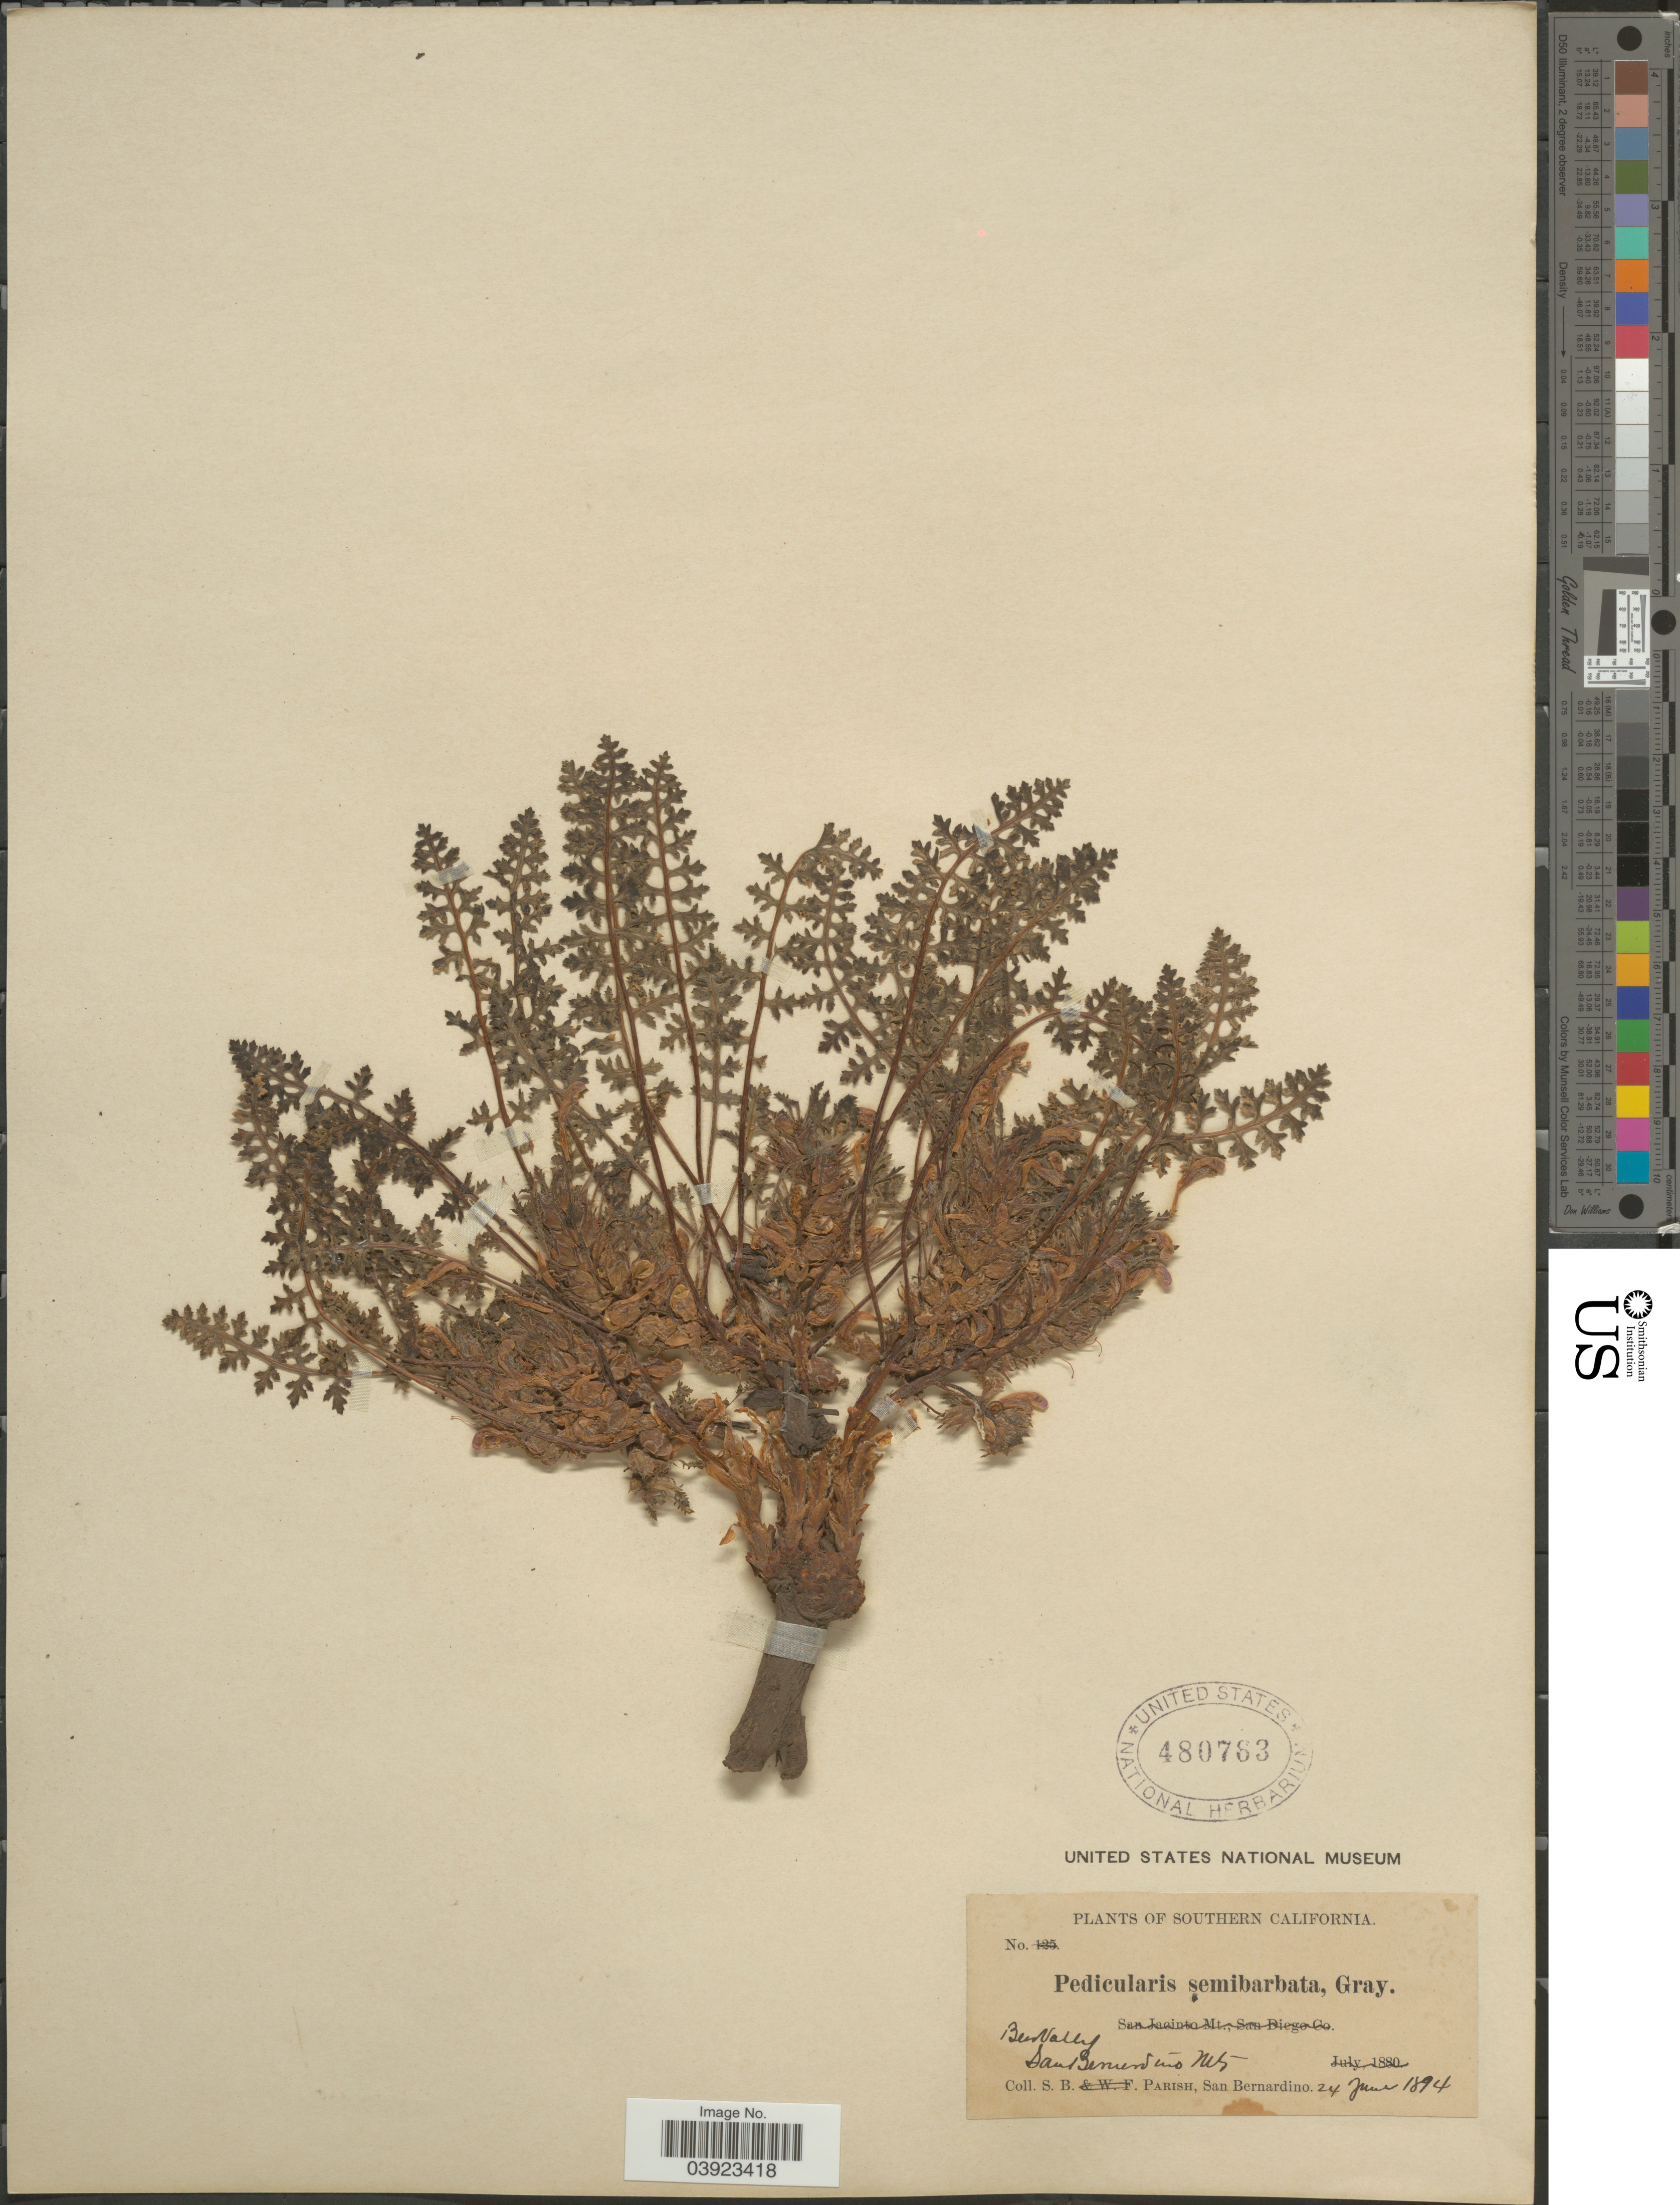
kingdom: Plantae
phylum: Tracheophyta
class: Magnoliopsida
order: Lamiales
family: Orobanchaceae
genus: Pedicularis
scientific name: Pedicularis semibarbata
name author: A. Gray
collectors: S. B. Parish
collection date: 1894-06-24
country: United States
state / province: California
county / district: San Bernardino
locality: Southern California. Bear Valley. San Bernardino Mts.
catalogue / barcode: US 480763